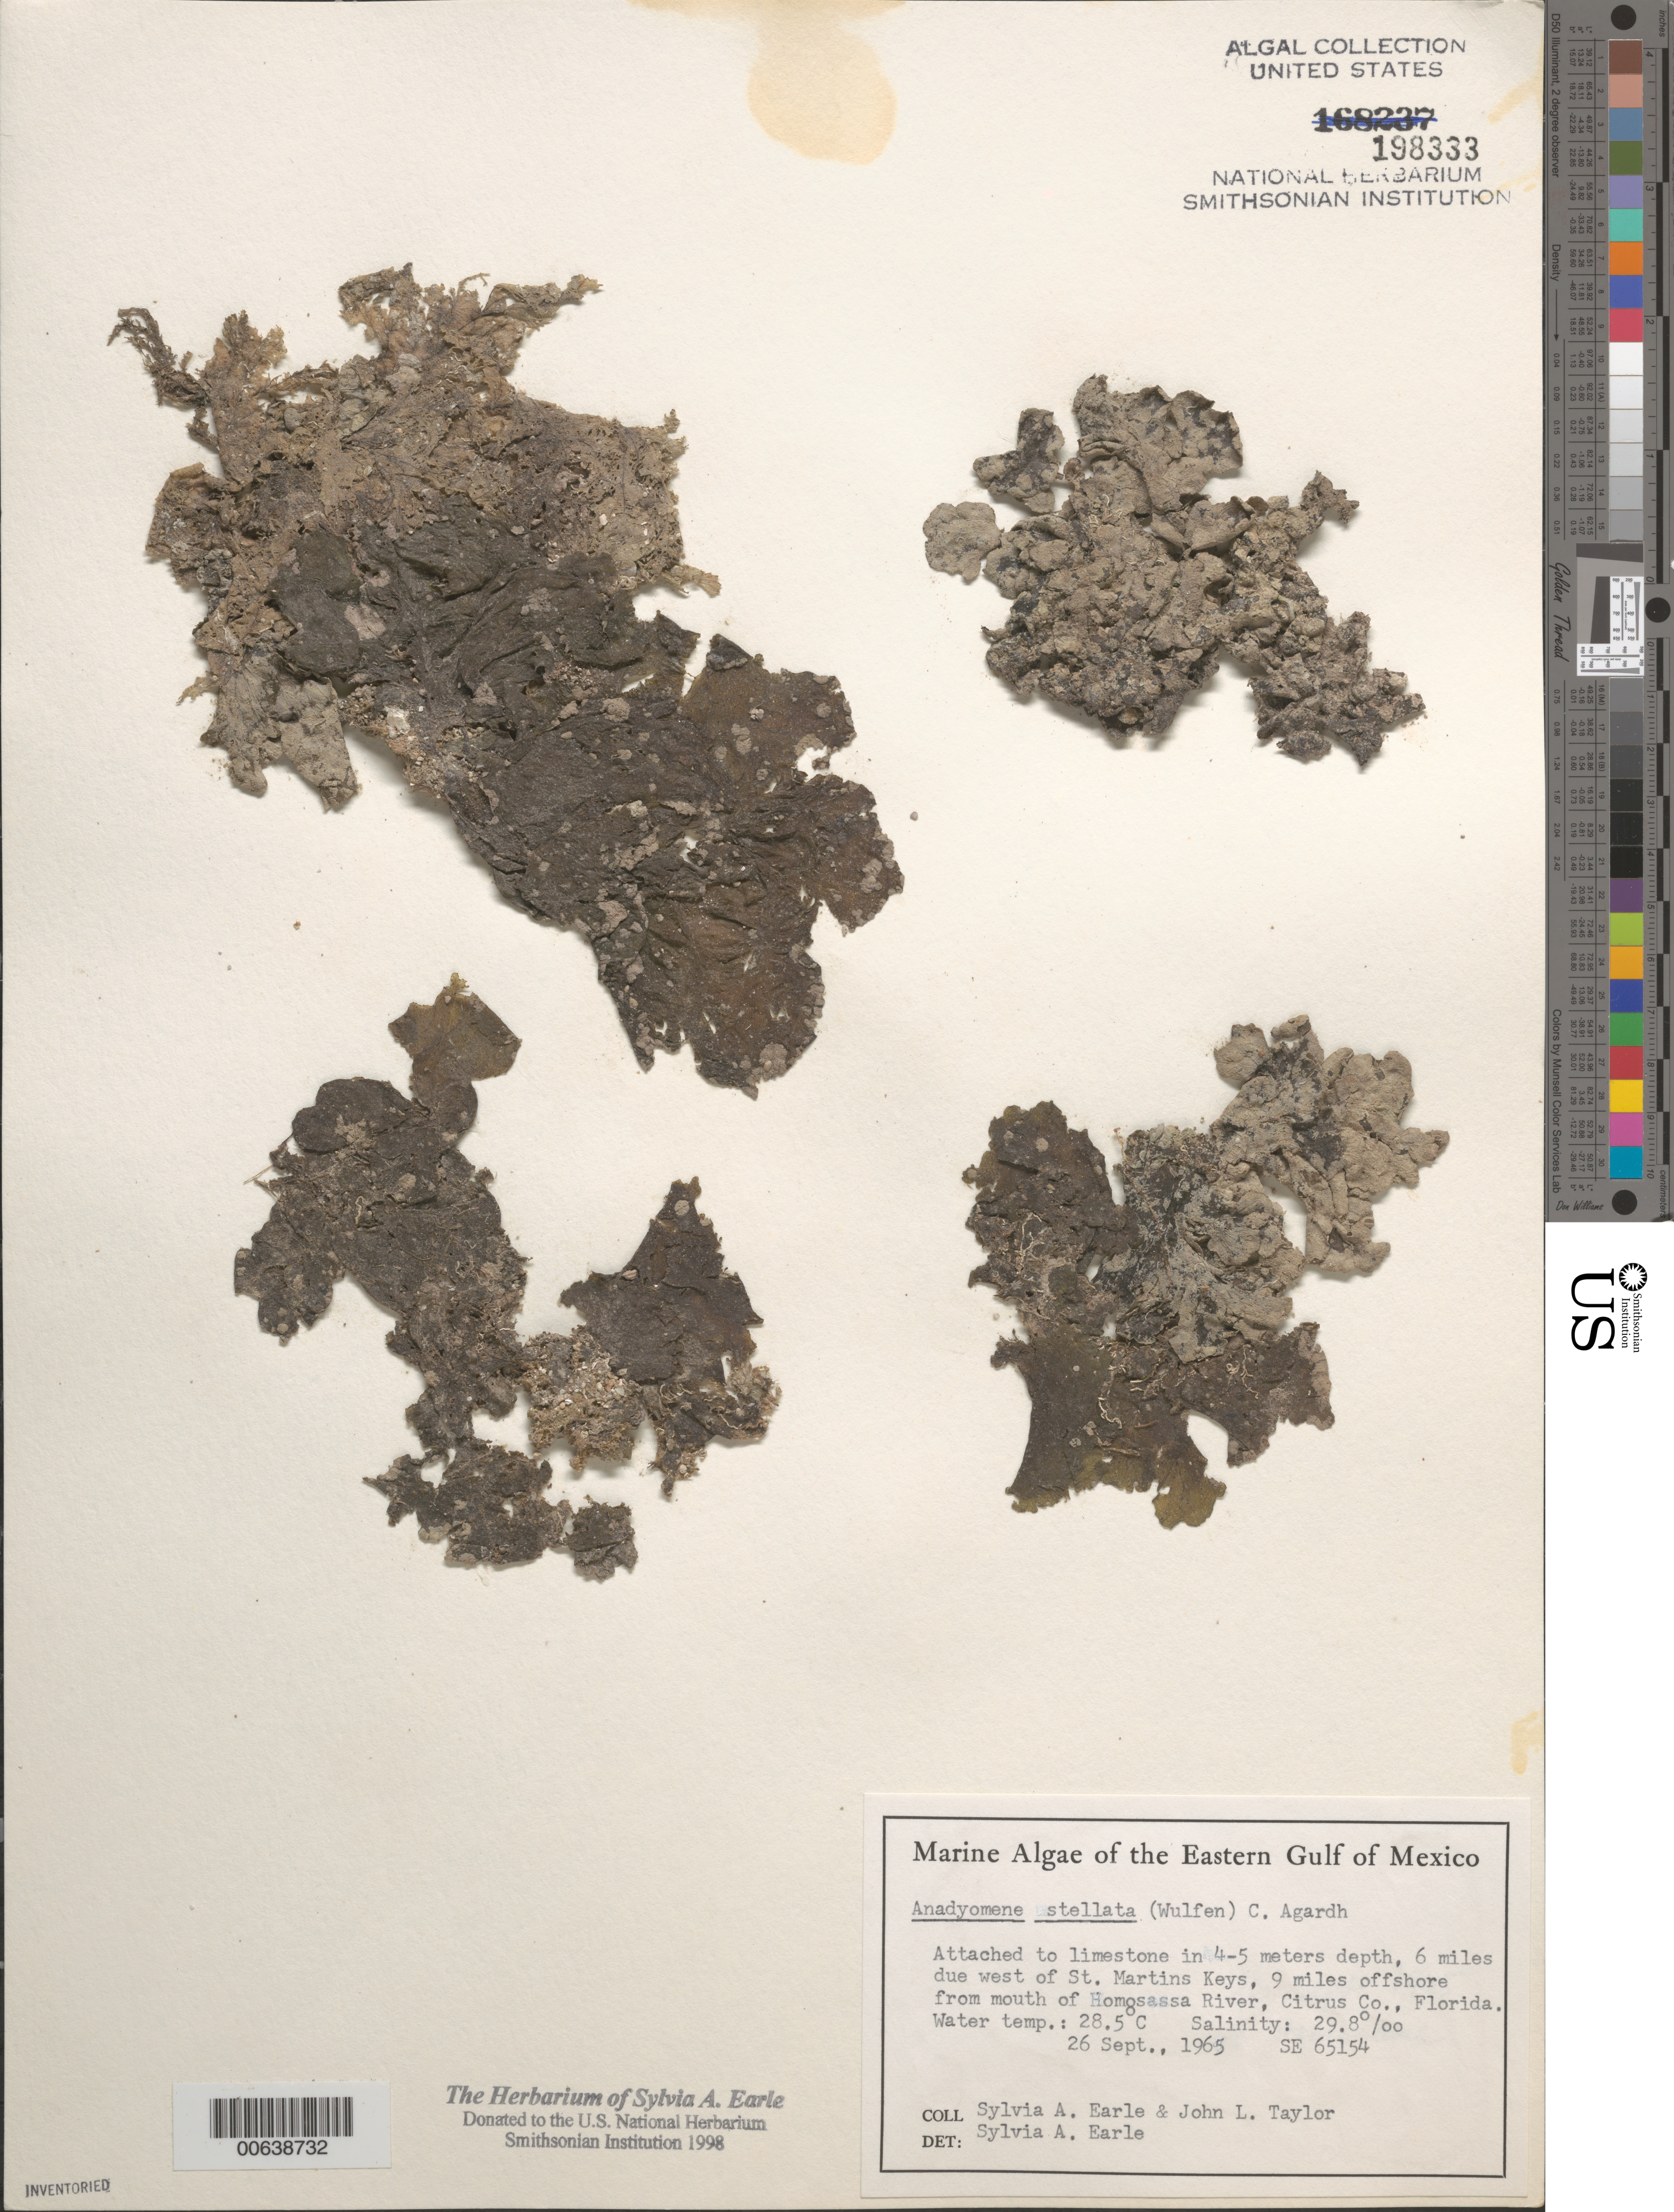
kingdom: Plantae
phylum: Chlorophyta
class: Ulvophyceae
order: Cladophorales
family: Anadyomenaceae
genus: Anadyomene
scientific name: Anadyomene stellata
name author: (Wulfen) C. Agardh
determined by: Earle, S. A.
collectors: S. A. Earle & J. L. Taylor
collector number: SE 65154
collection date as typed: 26 Sep 1965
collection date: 1965-09-26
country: United States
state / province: Florida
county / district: Citrus County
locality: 9 miles off Homosassa River mouth, 6 miles west of St. Martins Keys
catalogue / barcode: US 198333